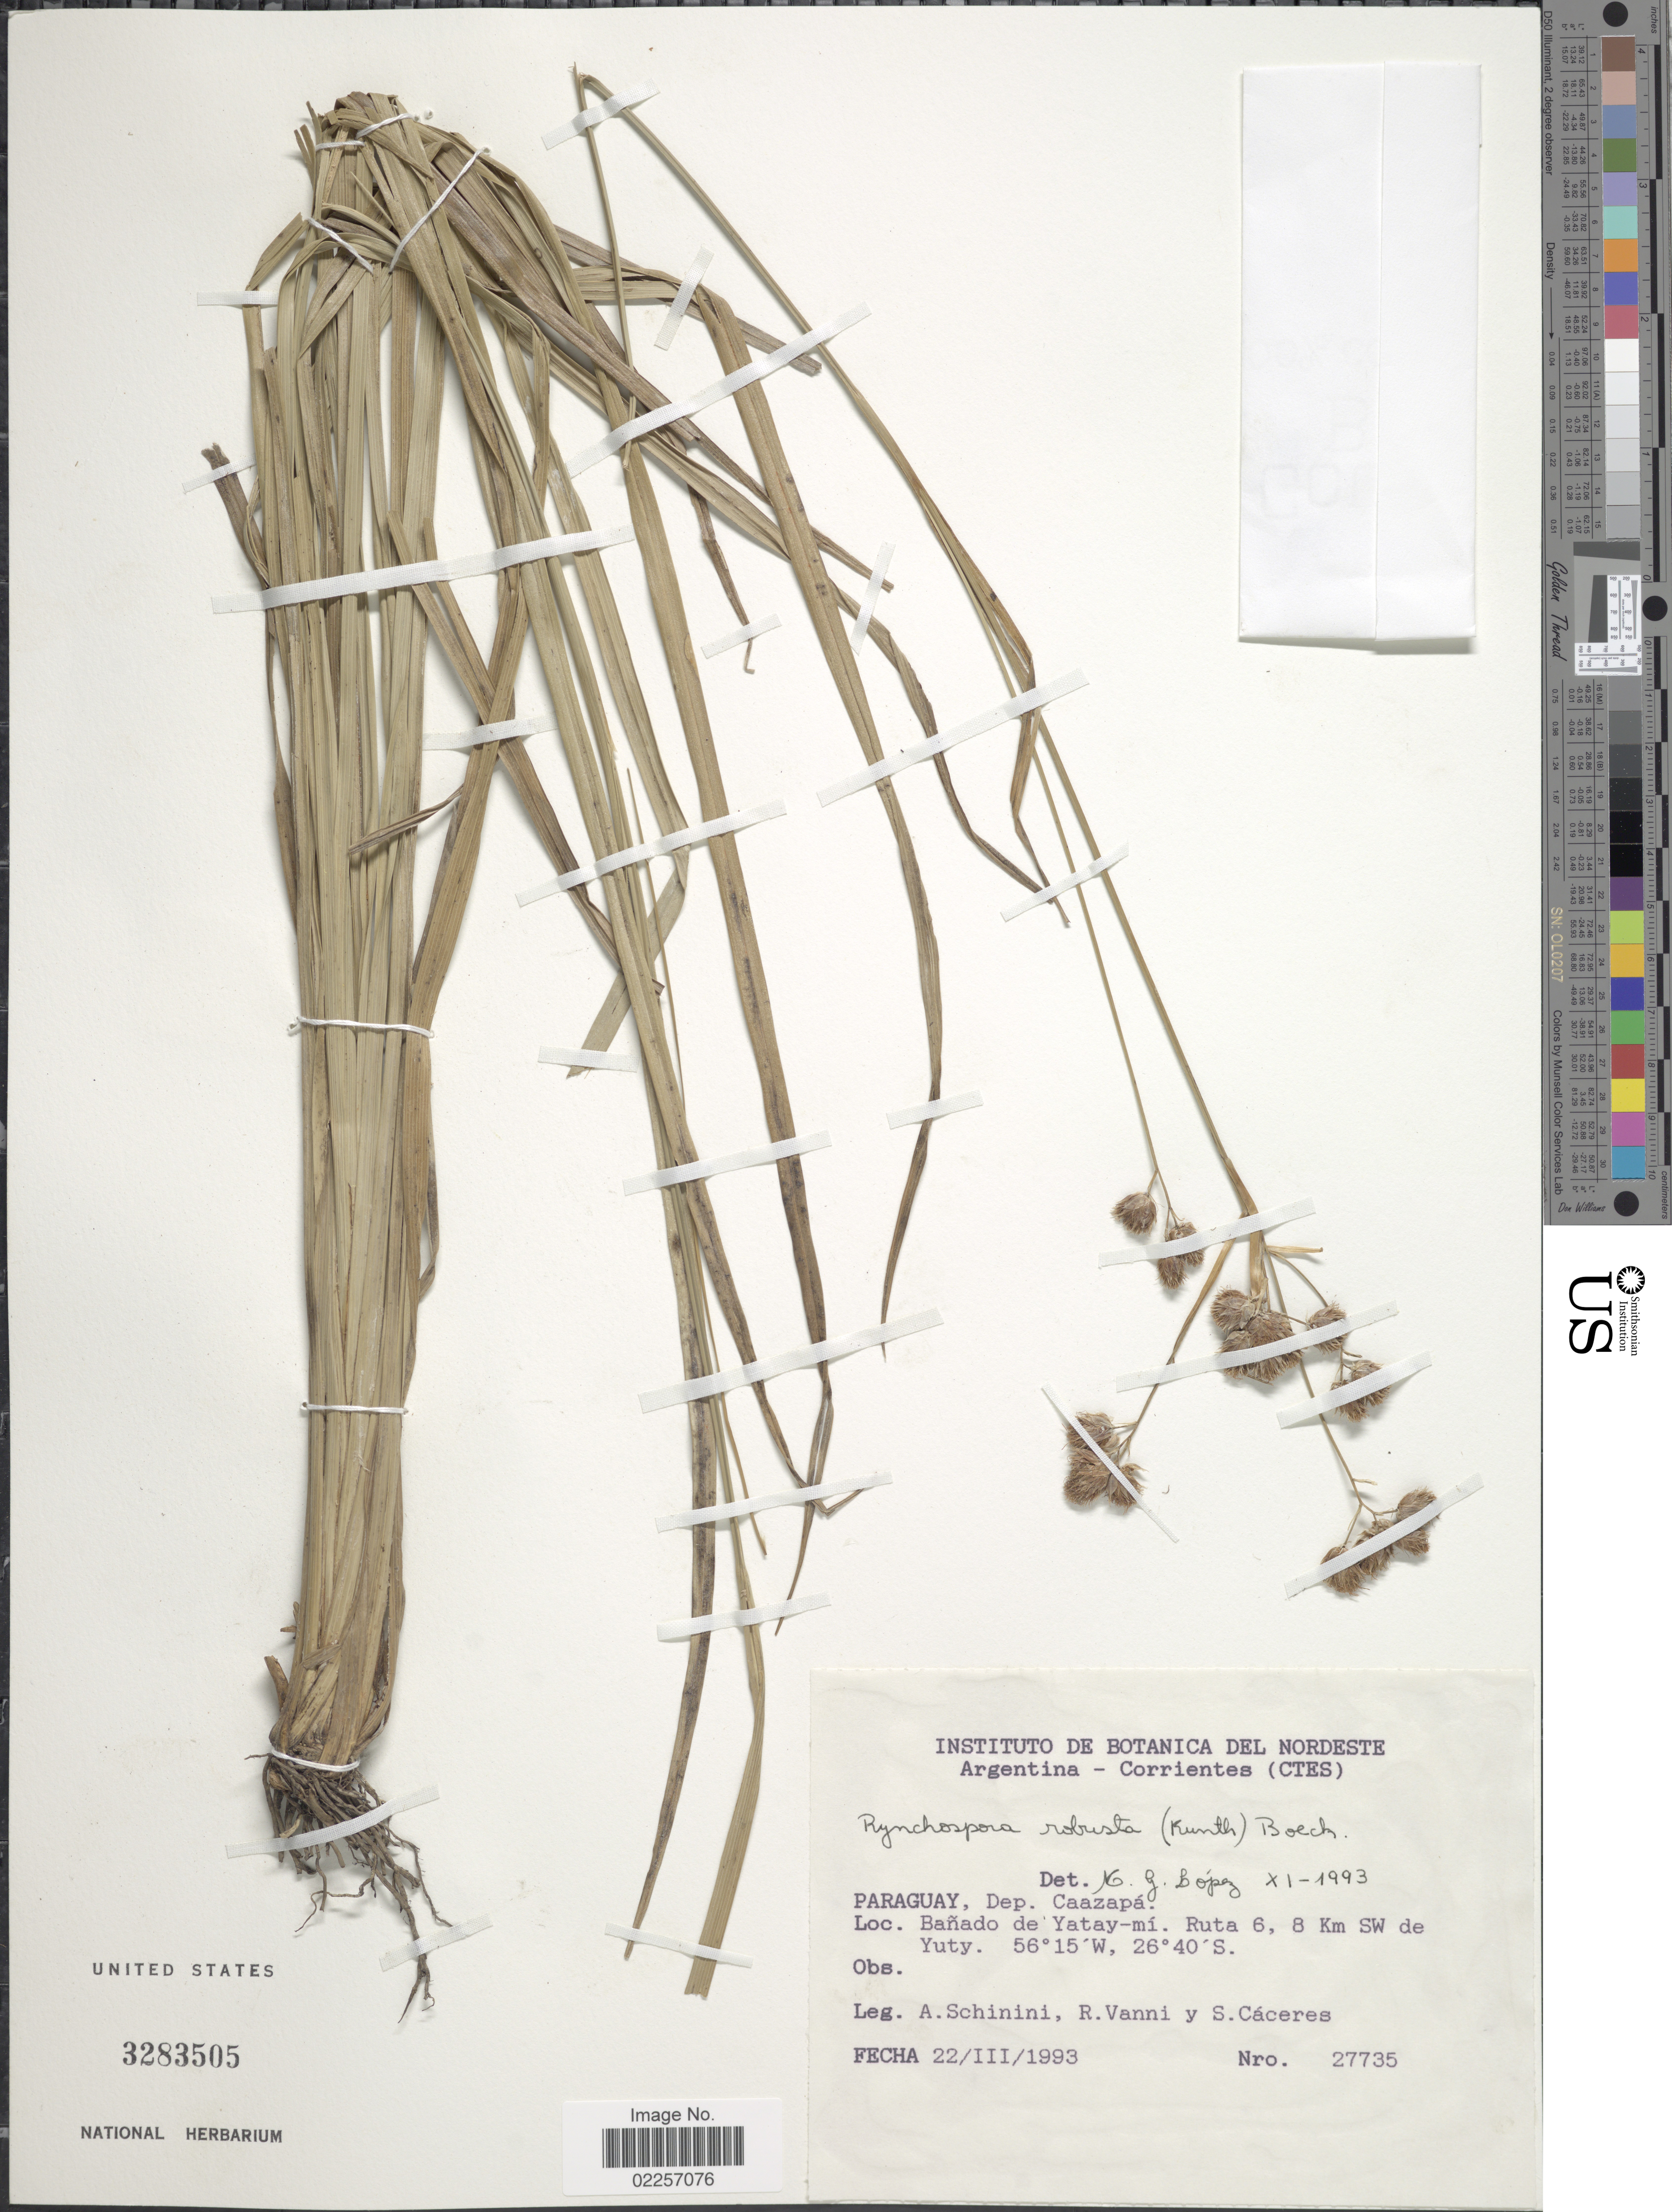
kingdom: Plantae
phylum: Tracheophyta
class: Liliopsida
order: Poales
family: Cyperaceae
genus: Rhynchospora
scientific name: Rhynchospora robusta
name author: (Kunth) Boeckeler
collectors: A. Schinini, R. Vanni & S. Cáceres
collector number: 27735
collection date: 1993-03-22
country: Paraguay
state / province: Caazapa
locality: Banado de Yatay-mi. Ruta 6, 8 Km SW de yuty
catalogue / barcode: US 3283505